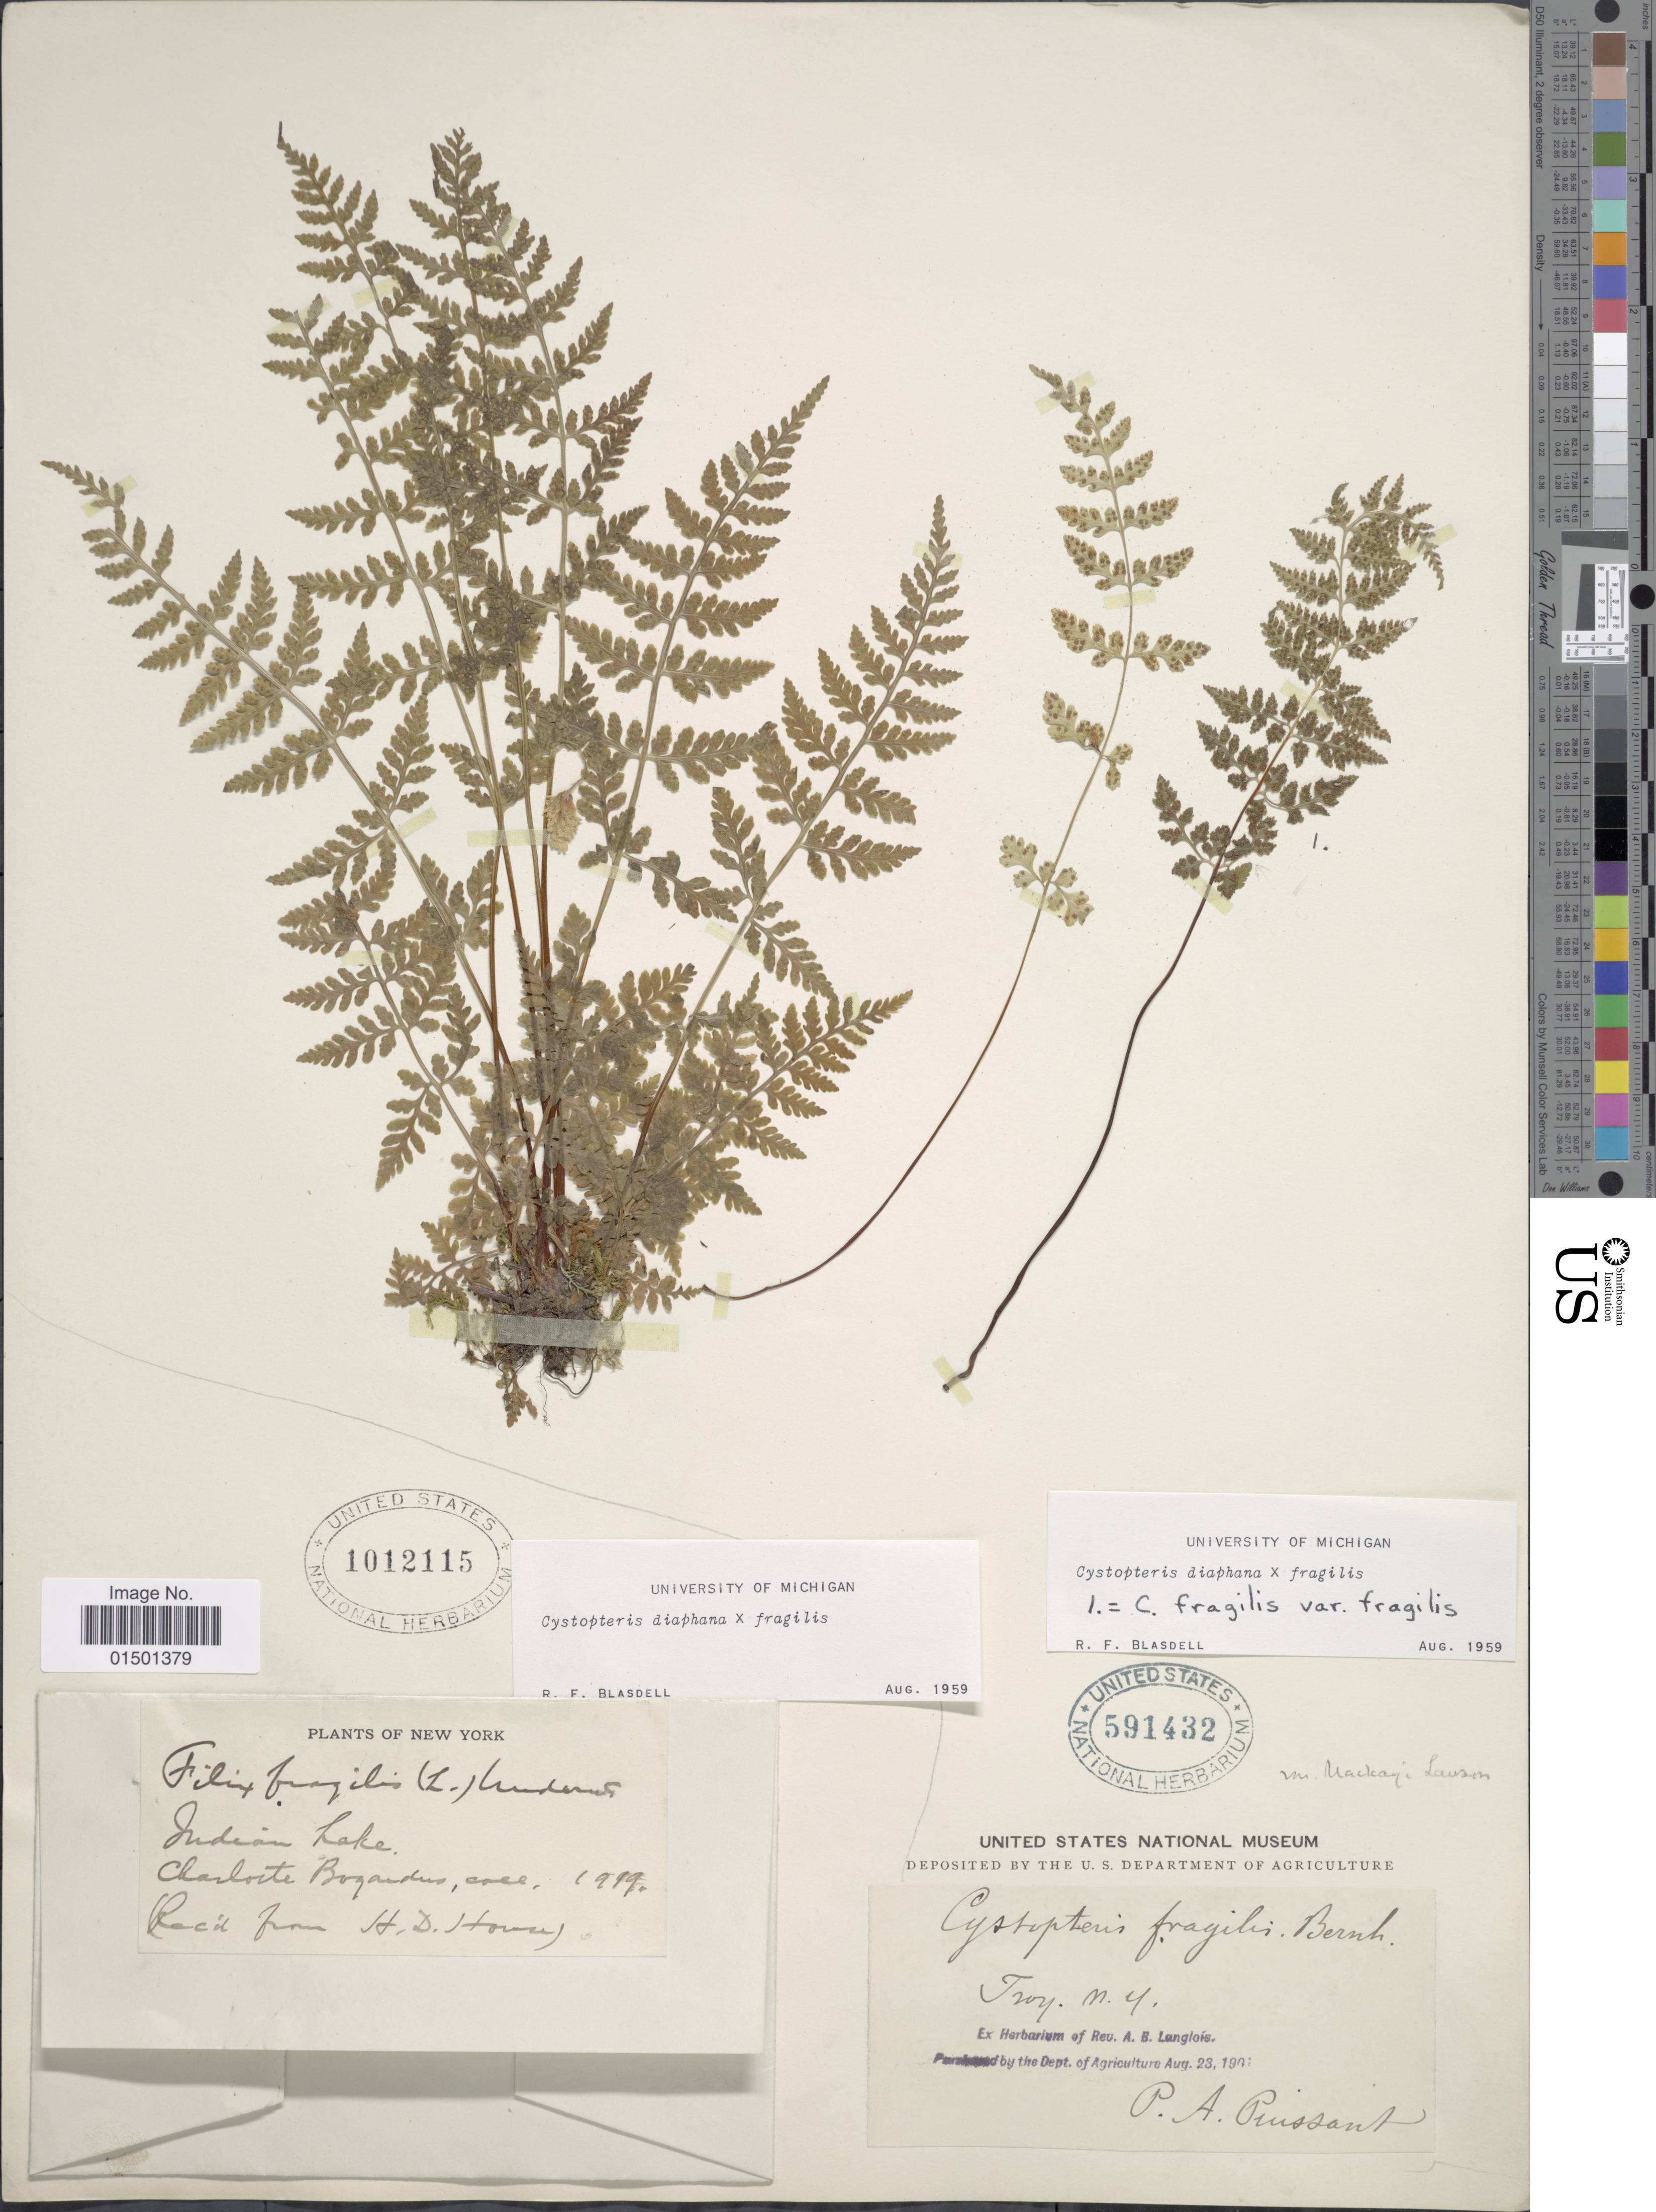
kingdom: Plantae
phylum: Tracheophyta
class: Polypodiopsida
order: Polypodiales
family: Cystopteridaceae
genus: Cystopteris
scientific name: Cystopteris diaphana x C. fragilis (L.) Bernh.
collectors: P. Puissant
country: United States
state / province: New York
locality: Troy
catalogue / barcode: US 591432-2